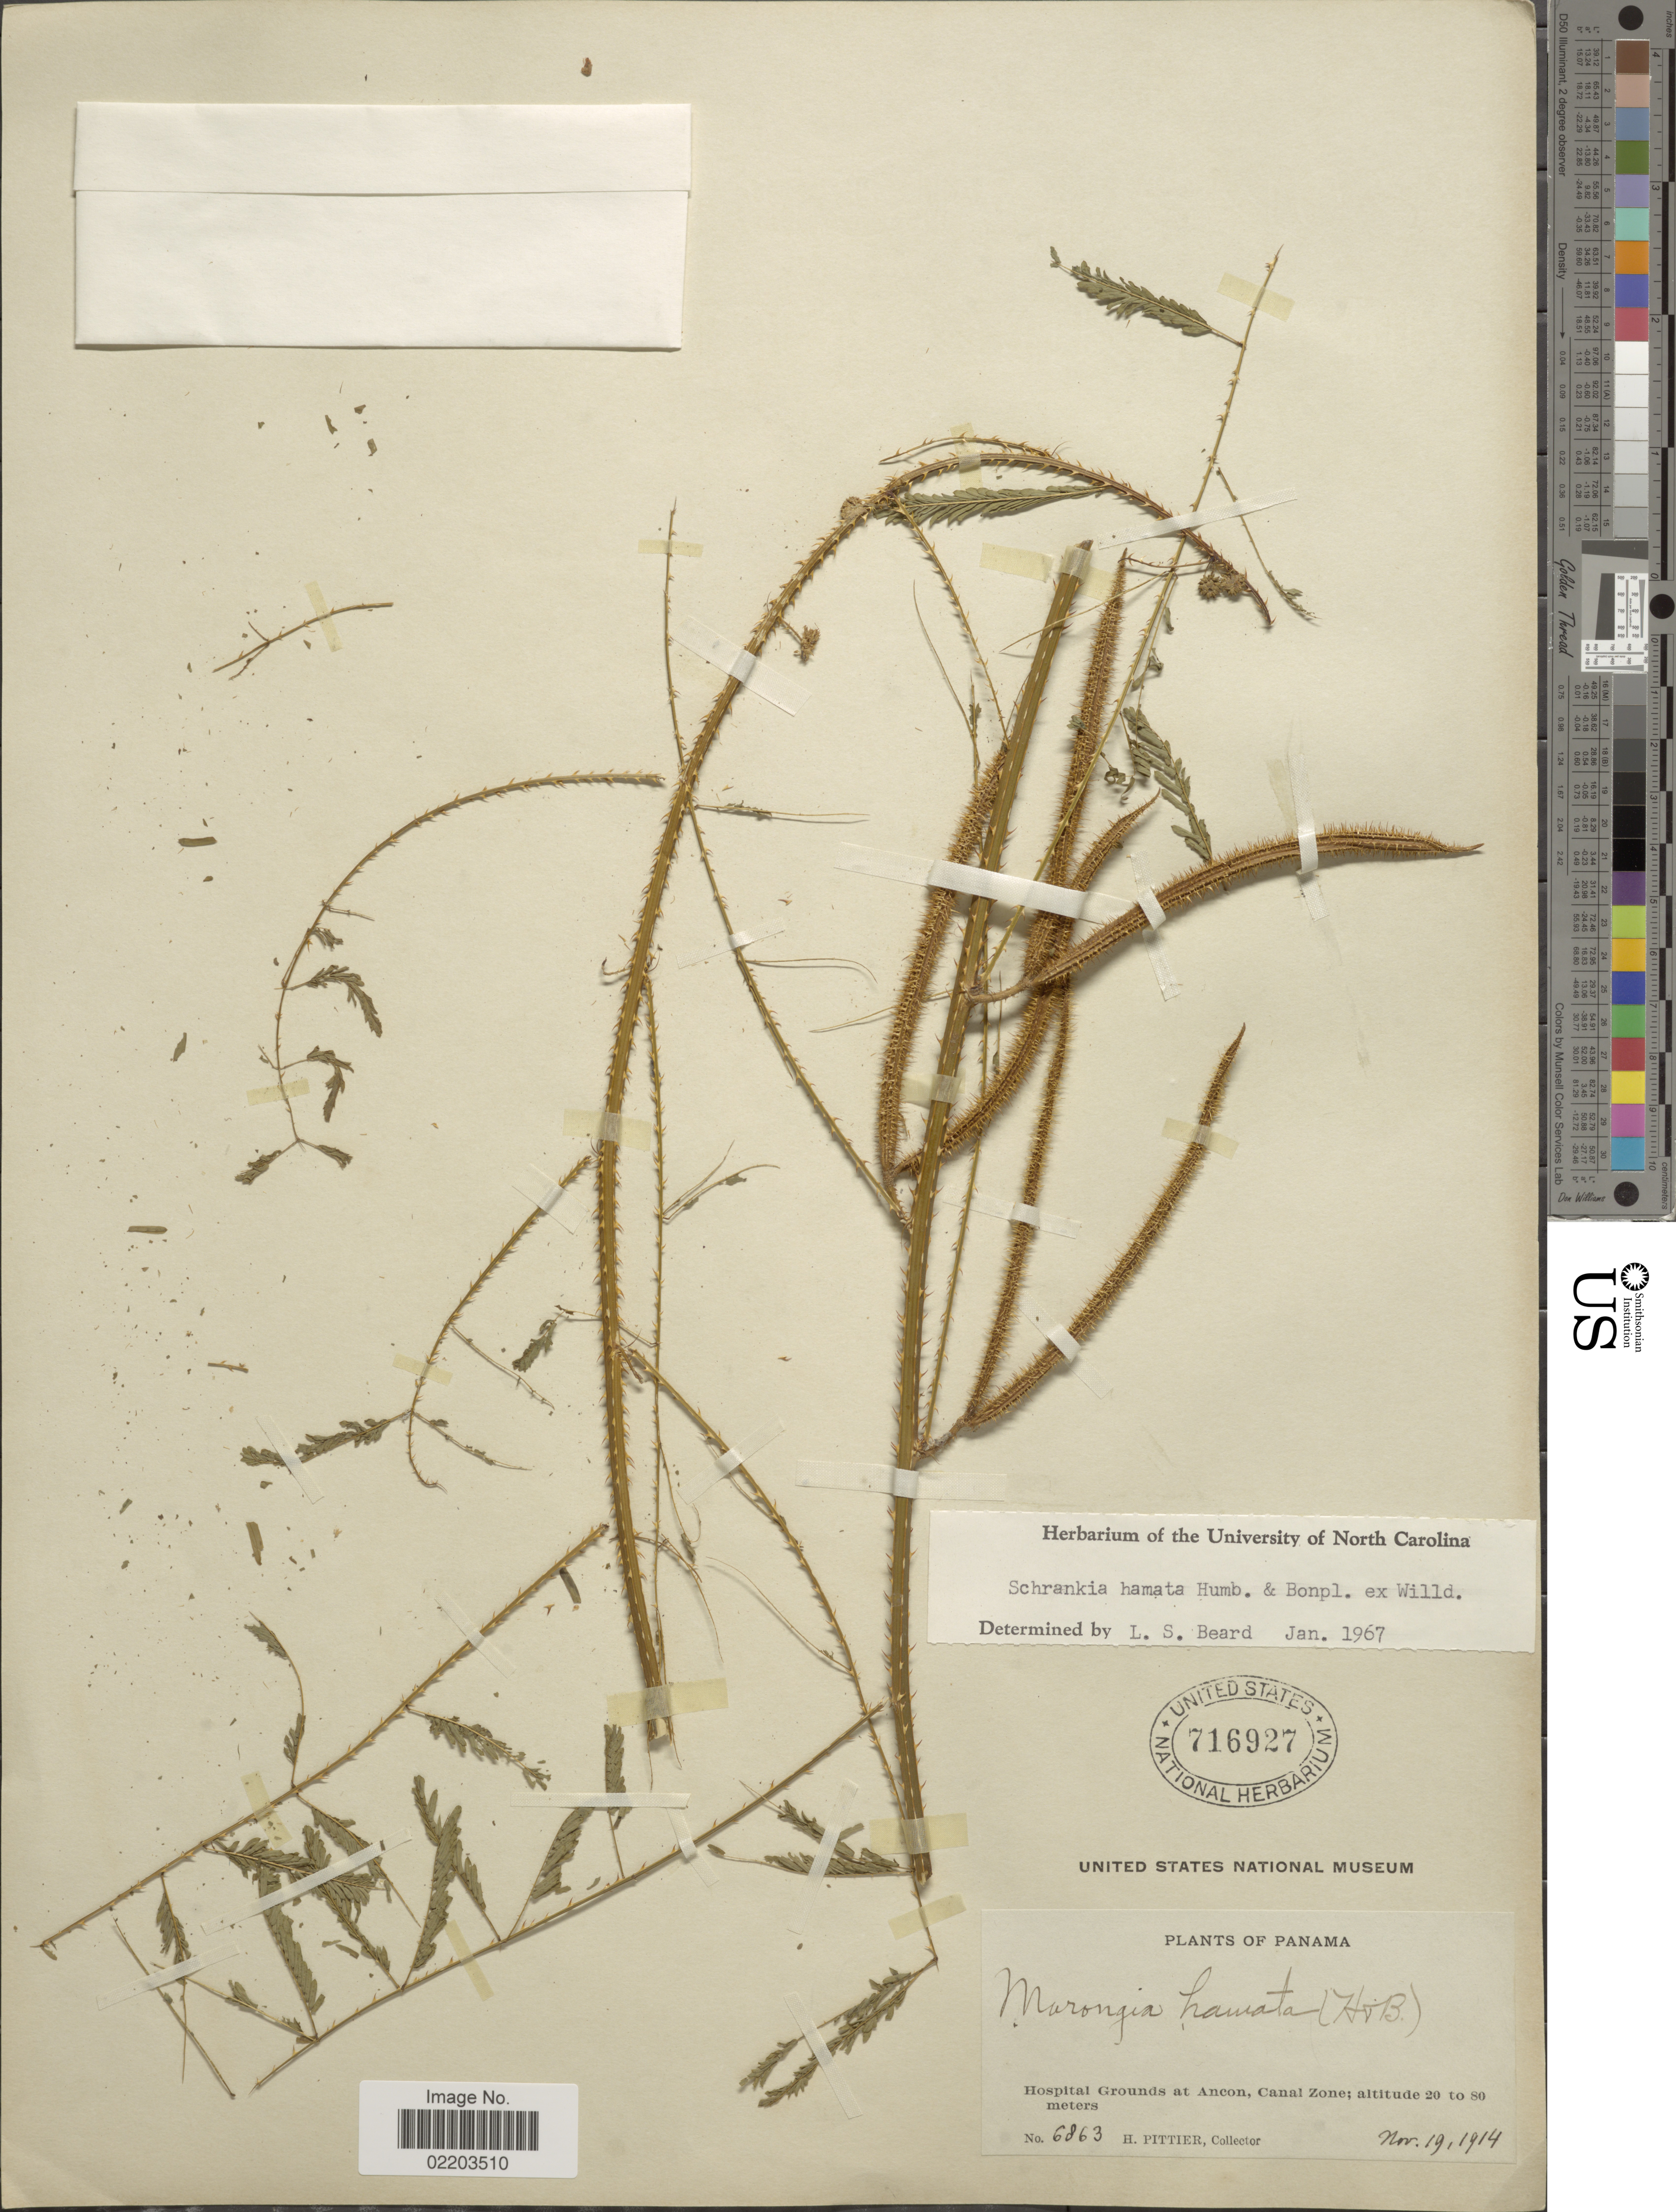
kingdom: Plantae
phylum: Tracheophyta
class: Magnoliopsida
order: Fabales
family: Fabaceae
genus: Mimosa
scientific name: Mimosa tetragona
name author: Poir.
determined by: U.S. National Herbarium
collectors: H. F. Pittier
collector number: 6863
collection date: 1914-11-19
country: Panama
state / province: Colón / Panamá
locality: Hospital Grounds at Ancon, Canal Zone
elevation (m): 20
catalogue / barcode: US 716927